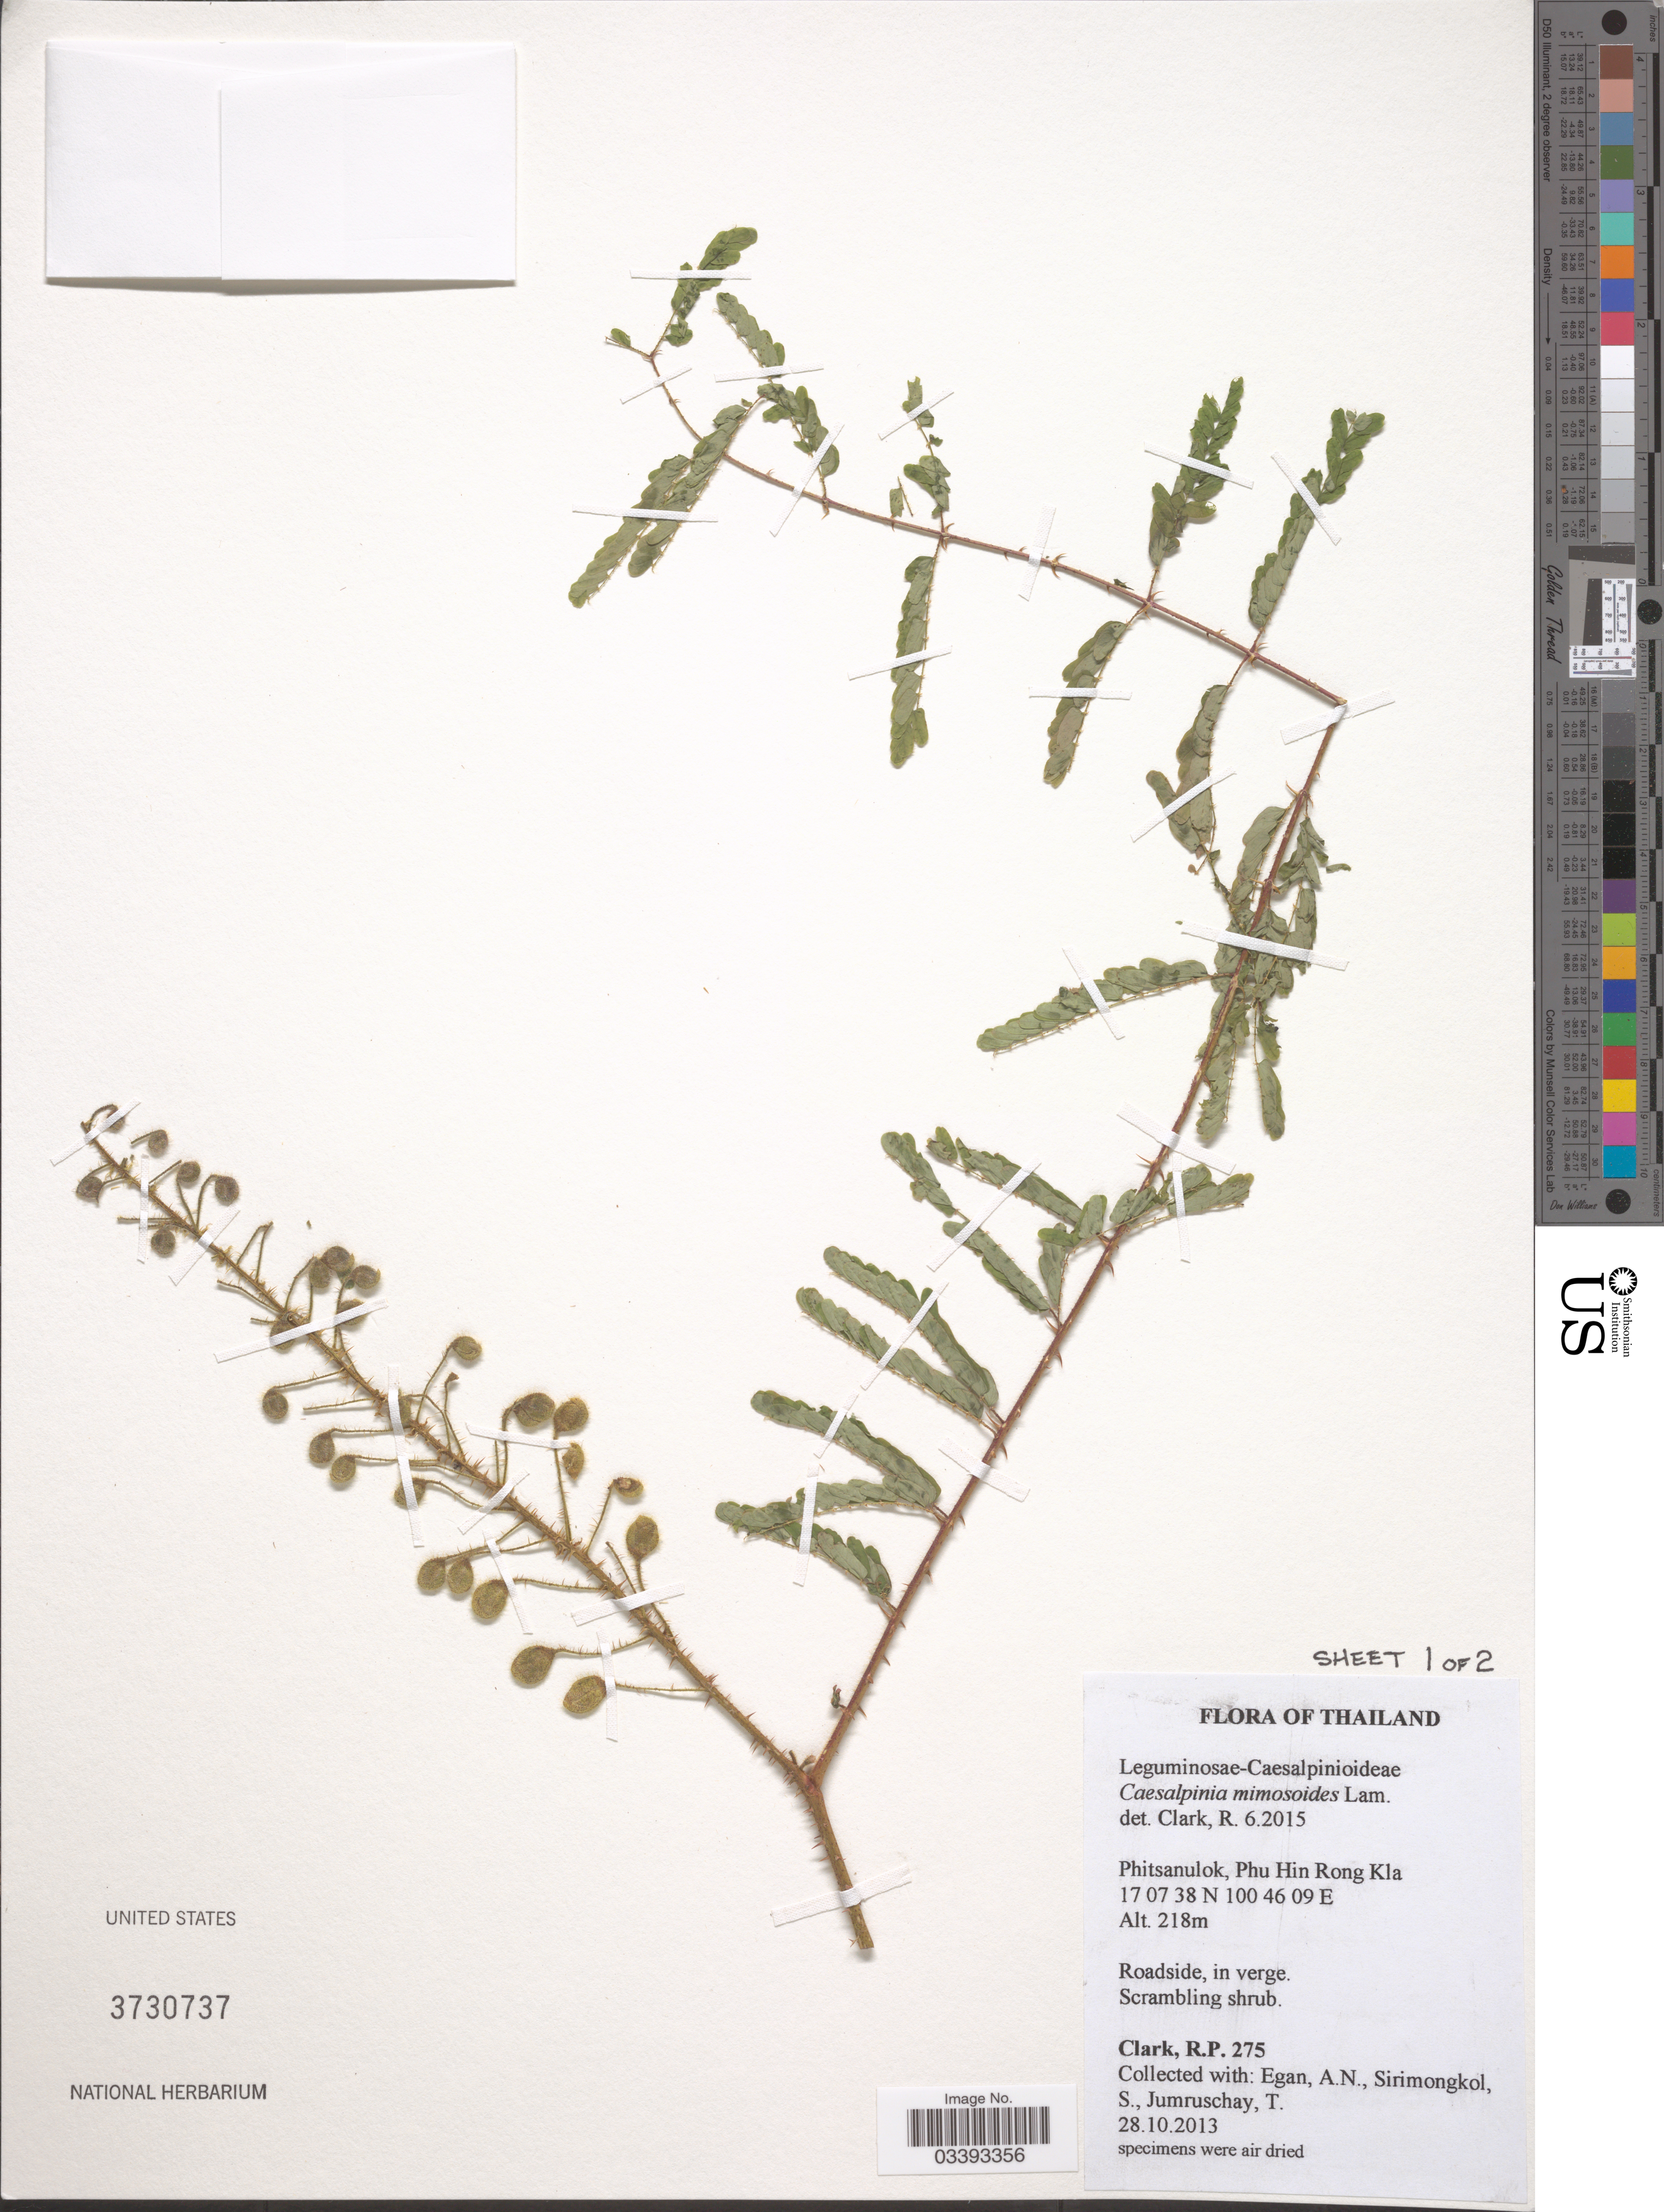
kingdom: Plantae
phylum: Tracheophyta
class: Magnoliopsida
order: Fabales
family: Fabaceae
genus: Hultholia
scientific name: Hultholia mimosoides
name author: (Lam.) Gagnon & G.P. Lewis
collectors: R. P. Clark, A. N. Egan, S. Sirimongkol & T. Jumruschay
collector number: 275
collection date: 2013-10-28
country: Thailand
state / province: Phitsanulok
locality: Phu Hin Rong Kla.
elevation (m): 218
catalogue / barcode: US 3730737